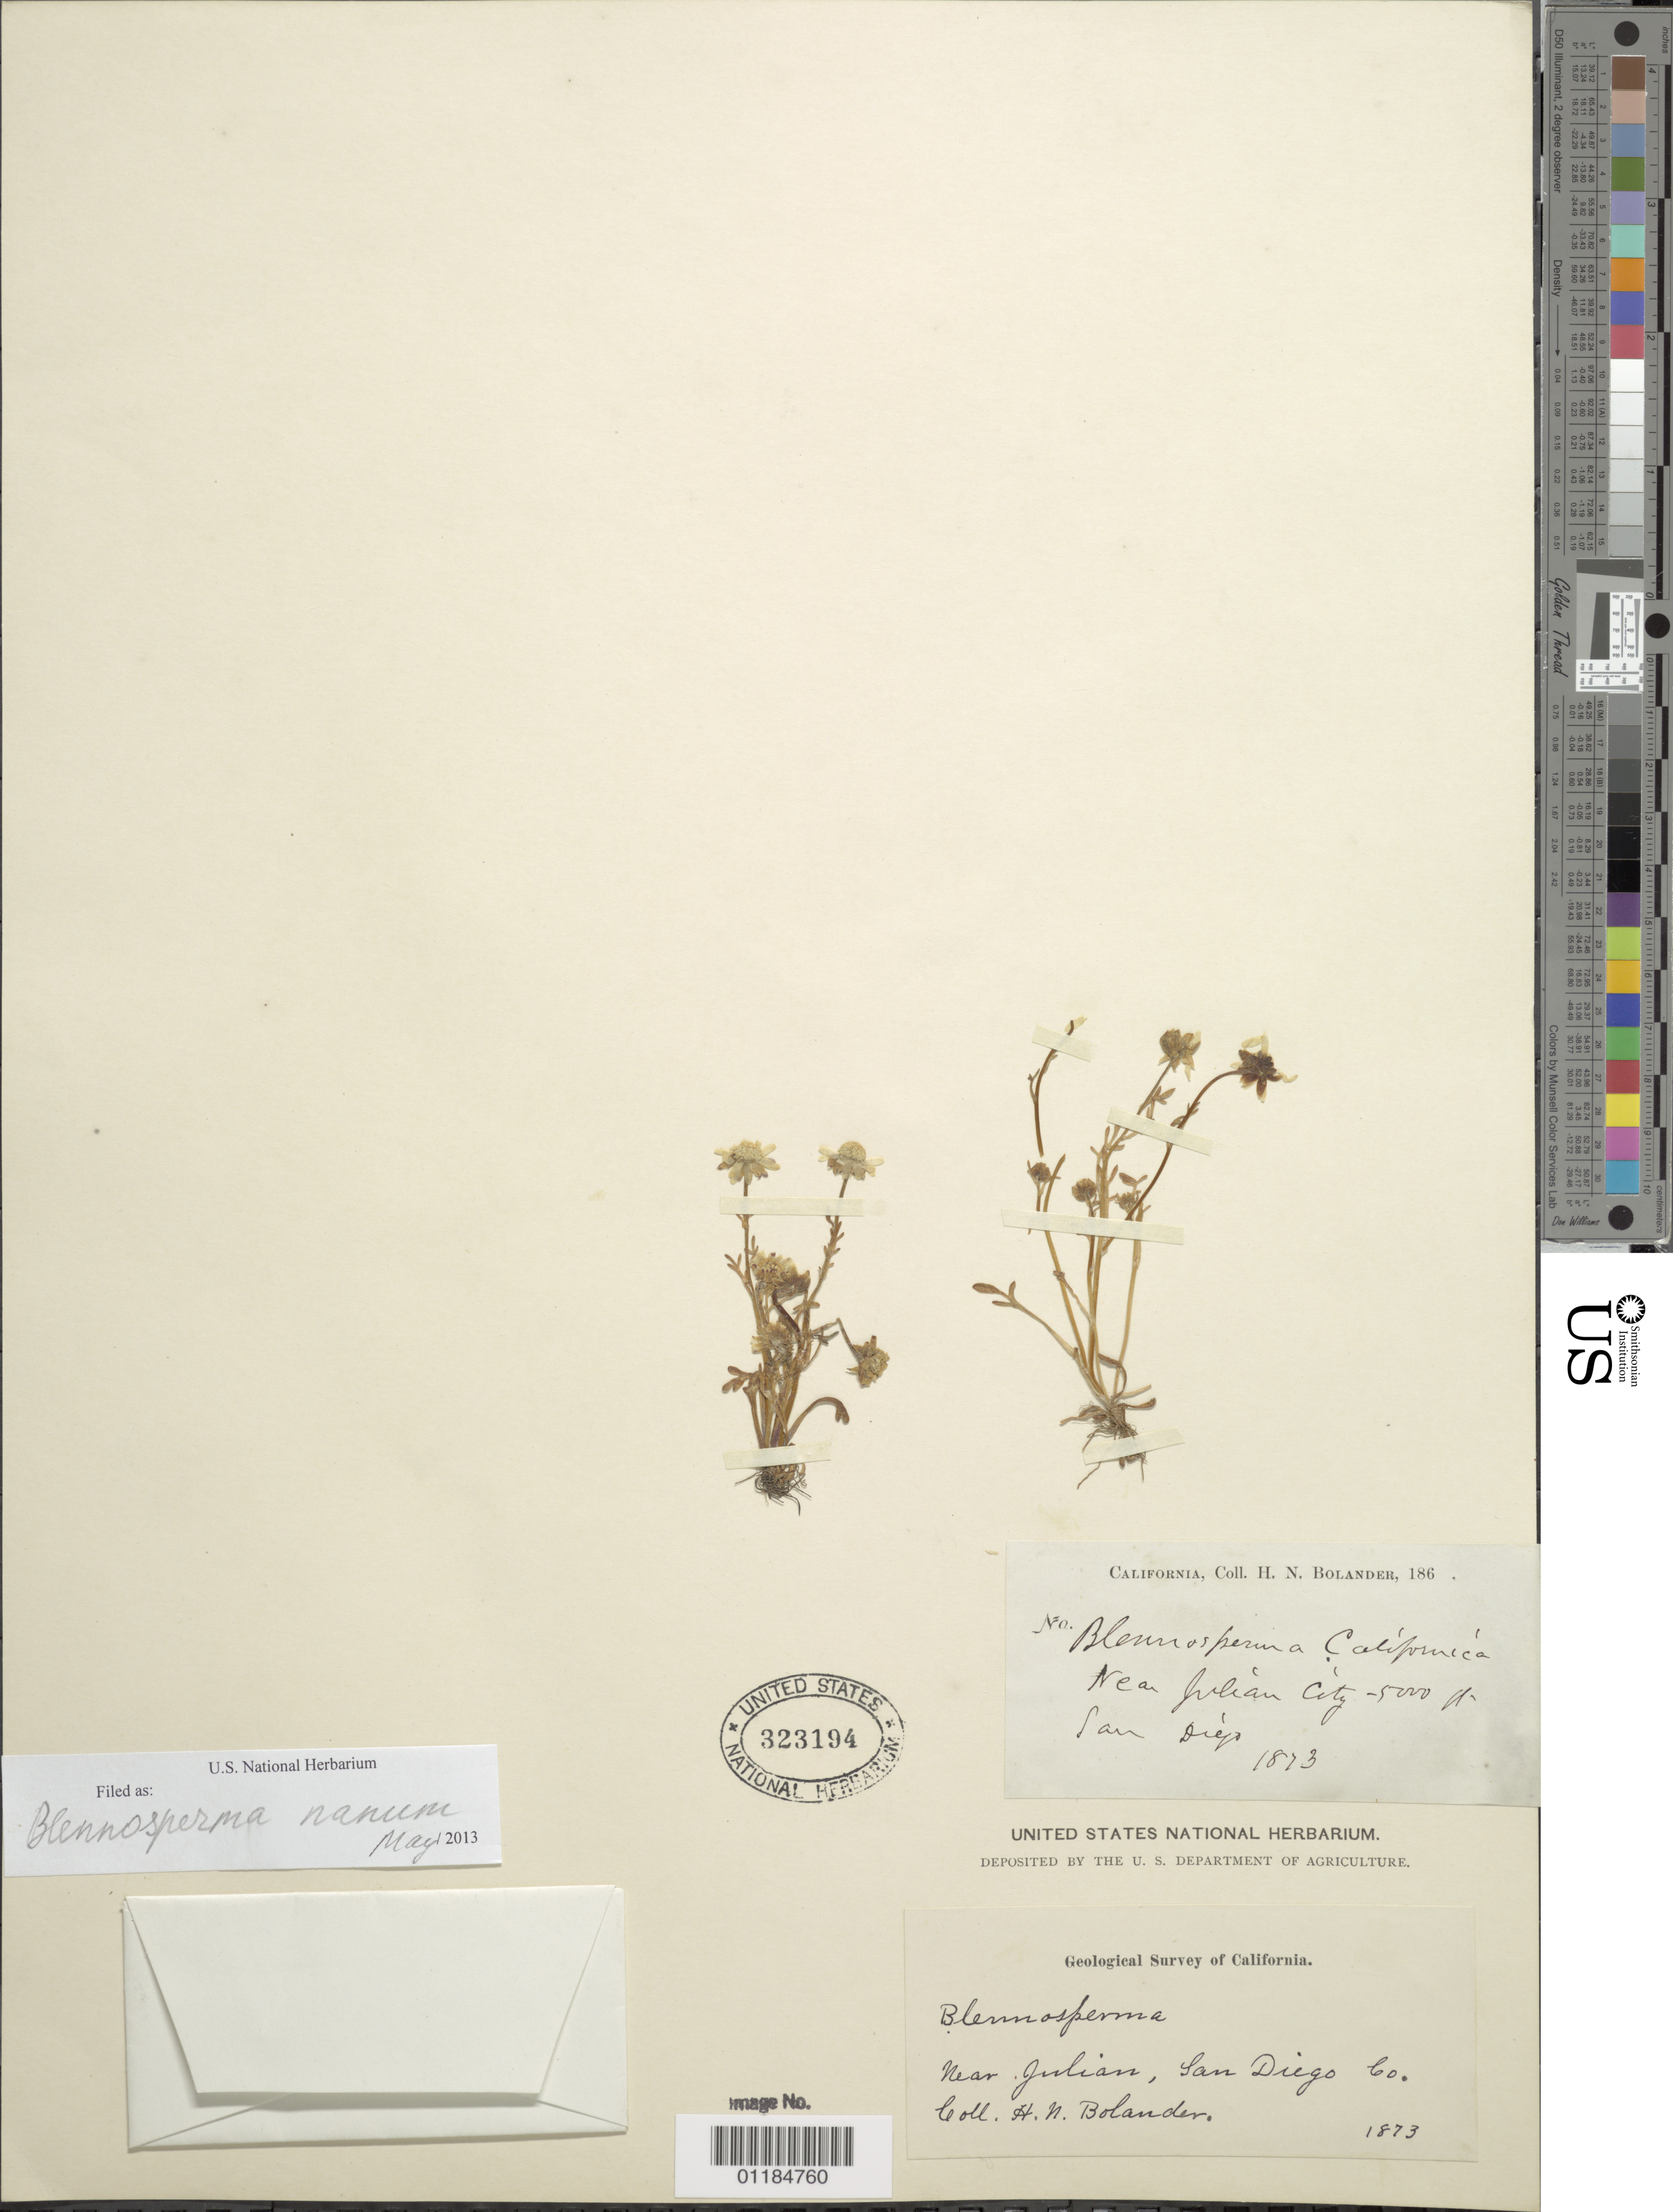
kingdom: Plantae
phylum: Tracheophyta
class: Magnoliopsida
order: Asterales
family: Asteraceae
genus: Blennosperma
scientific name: Blennosperma nanum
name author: (Hook.) S.F. Blake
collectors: H. Bolander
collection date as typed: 1873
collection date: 1873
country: United States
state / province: California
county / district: San Diego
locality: Julian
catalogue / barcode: US 323194